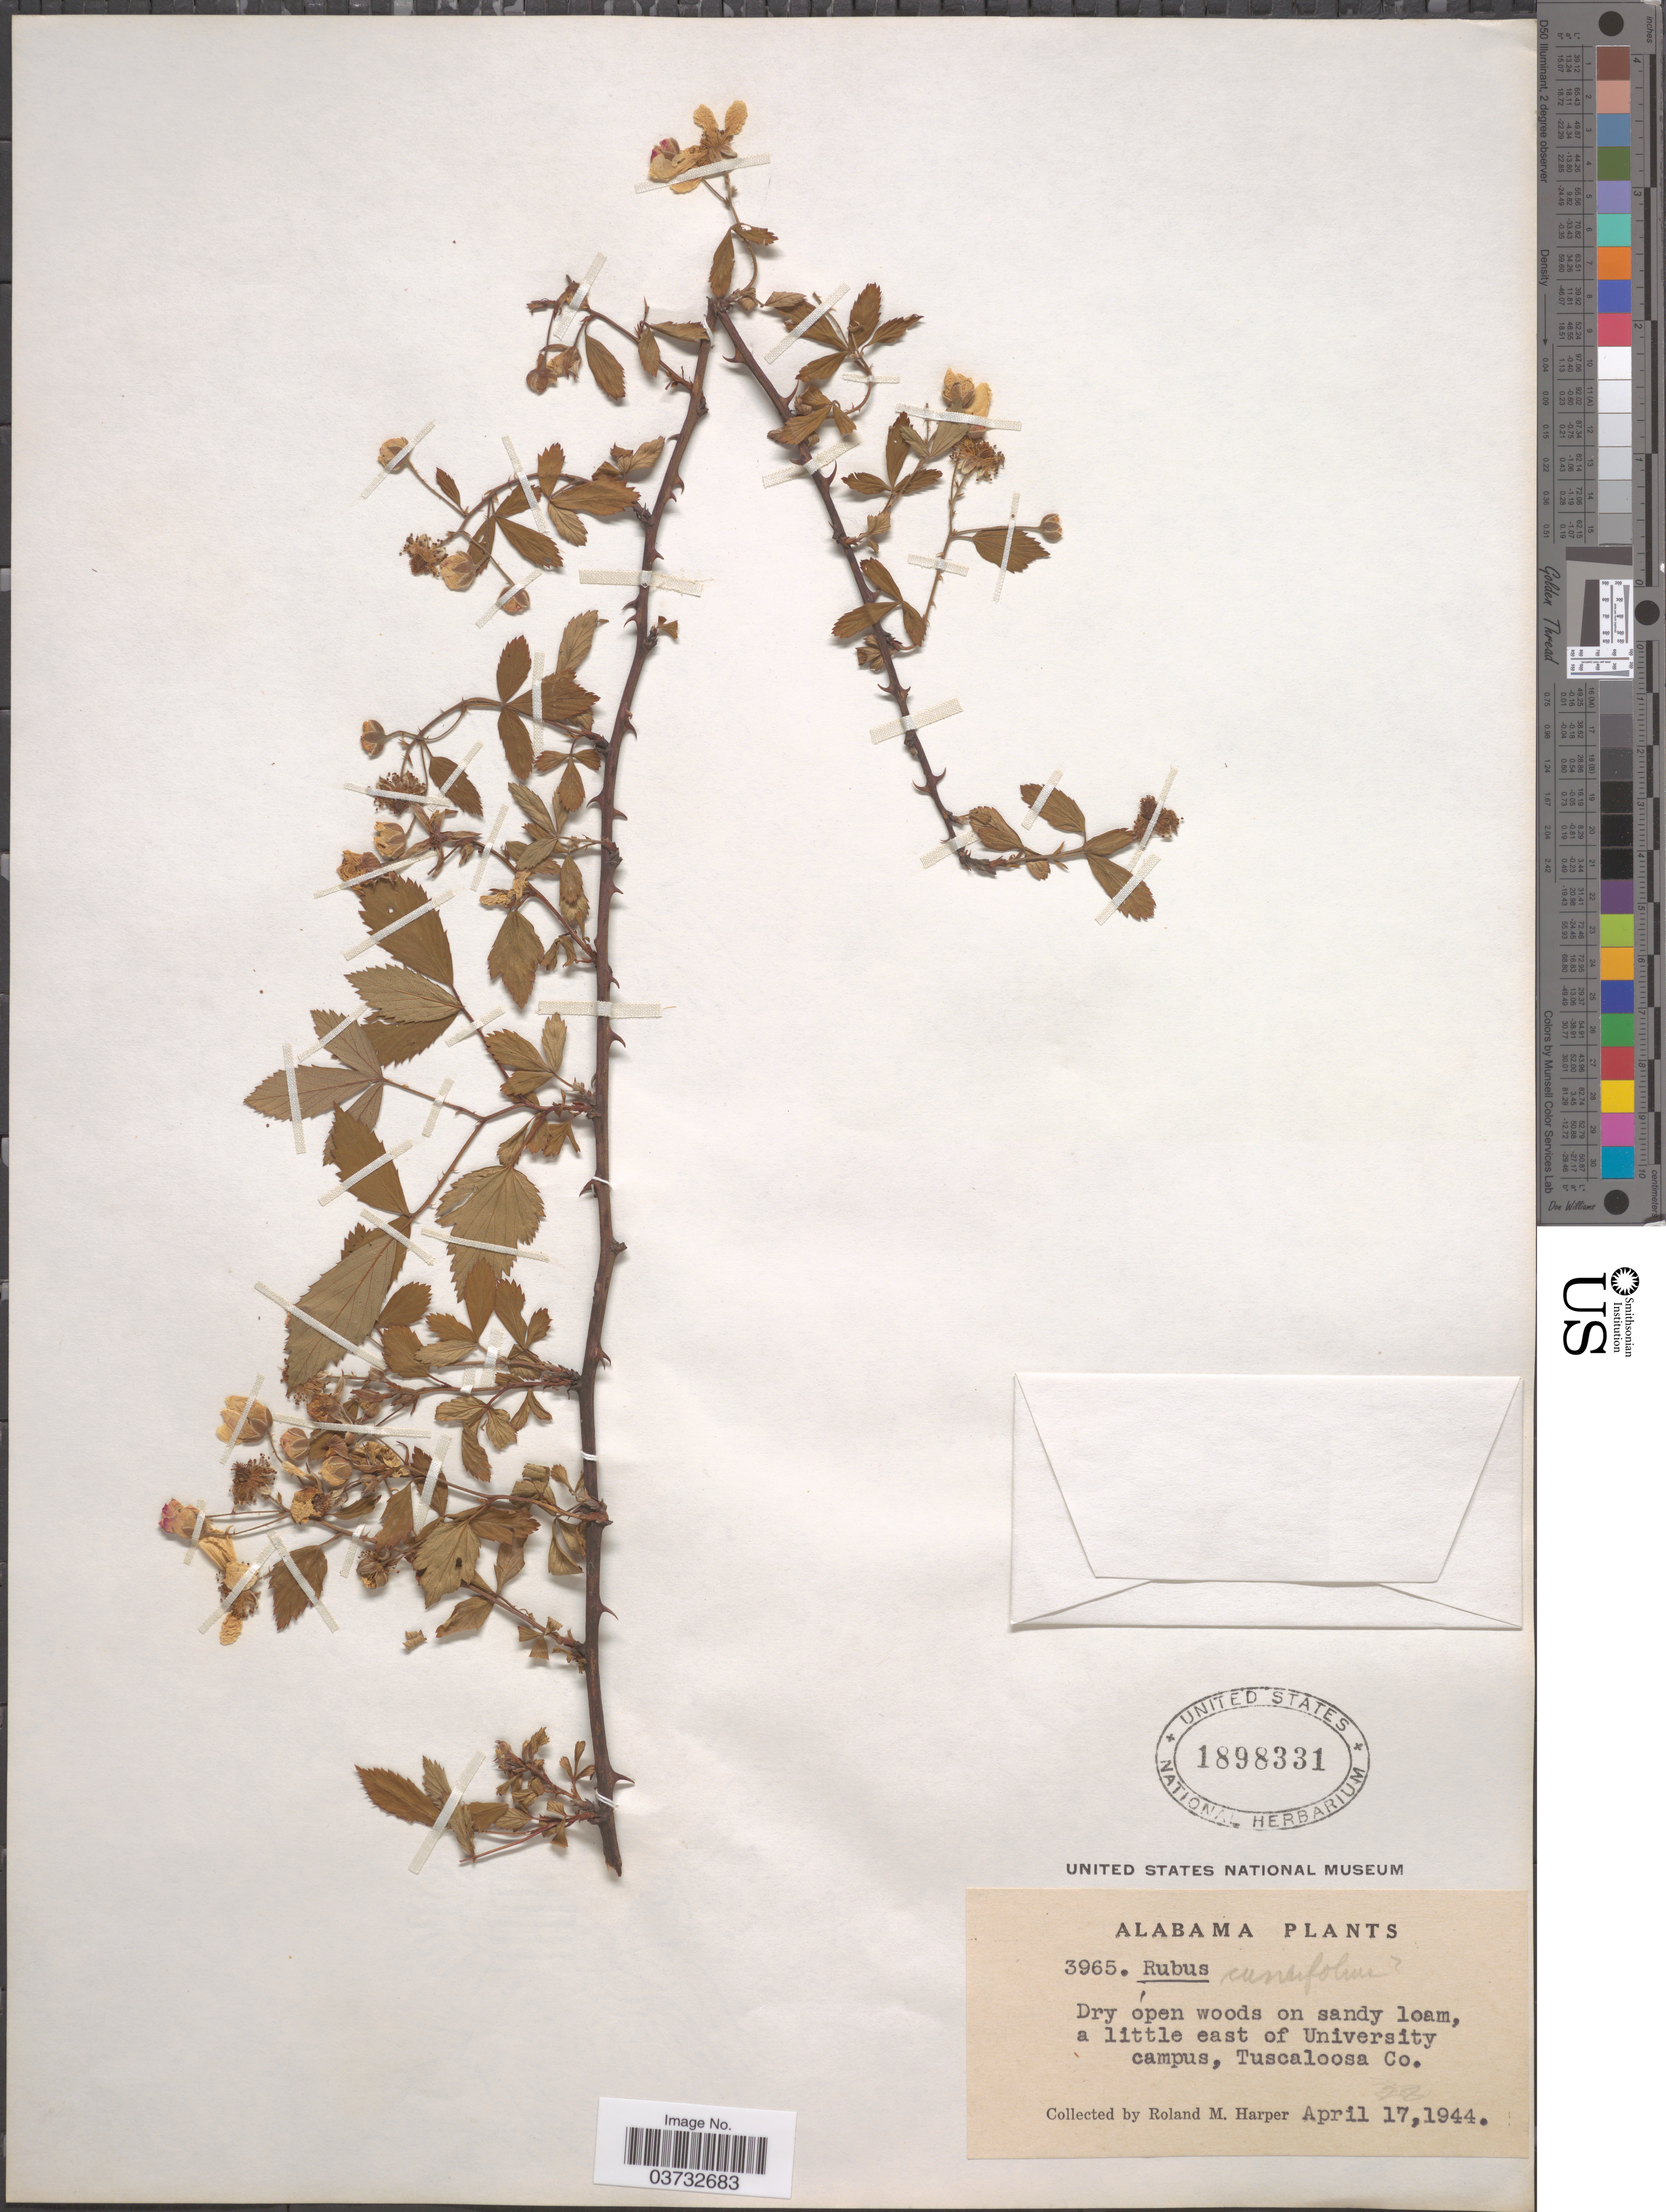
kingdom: Plantae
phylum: Tracheophyta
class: Magnoliopsida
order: Rosales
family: Rosaceae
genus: Rubus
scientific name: Rubus sp.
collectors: R. M. Harper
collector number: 3965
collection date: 1944-04-17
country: United States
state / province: Alabama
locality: A little east of University campus, Tuscaloosa Co.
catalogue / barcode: US 1898331